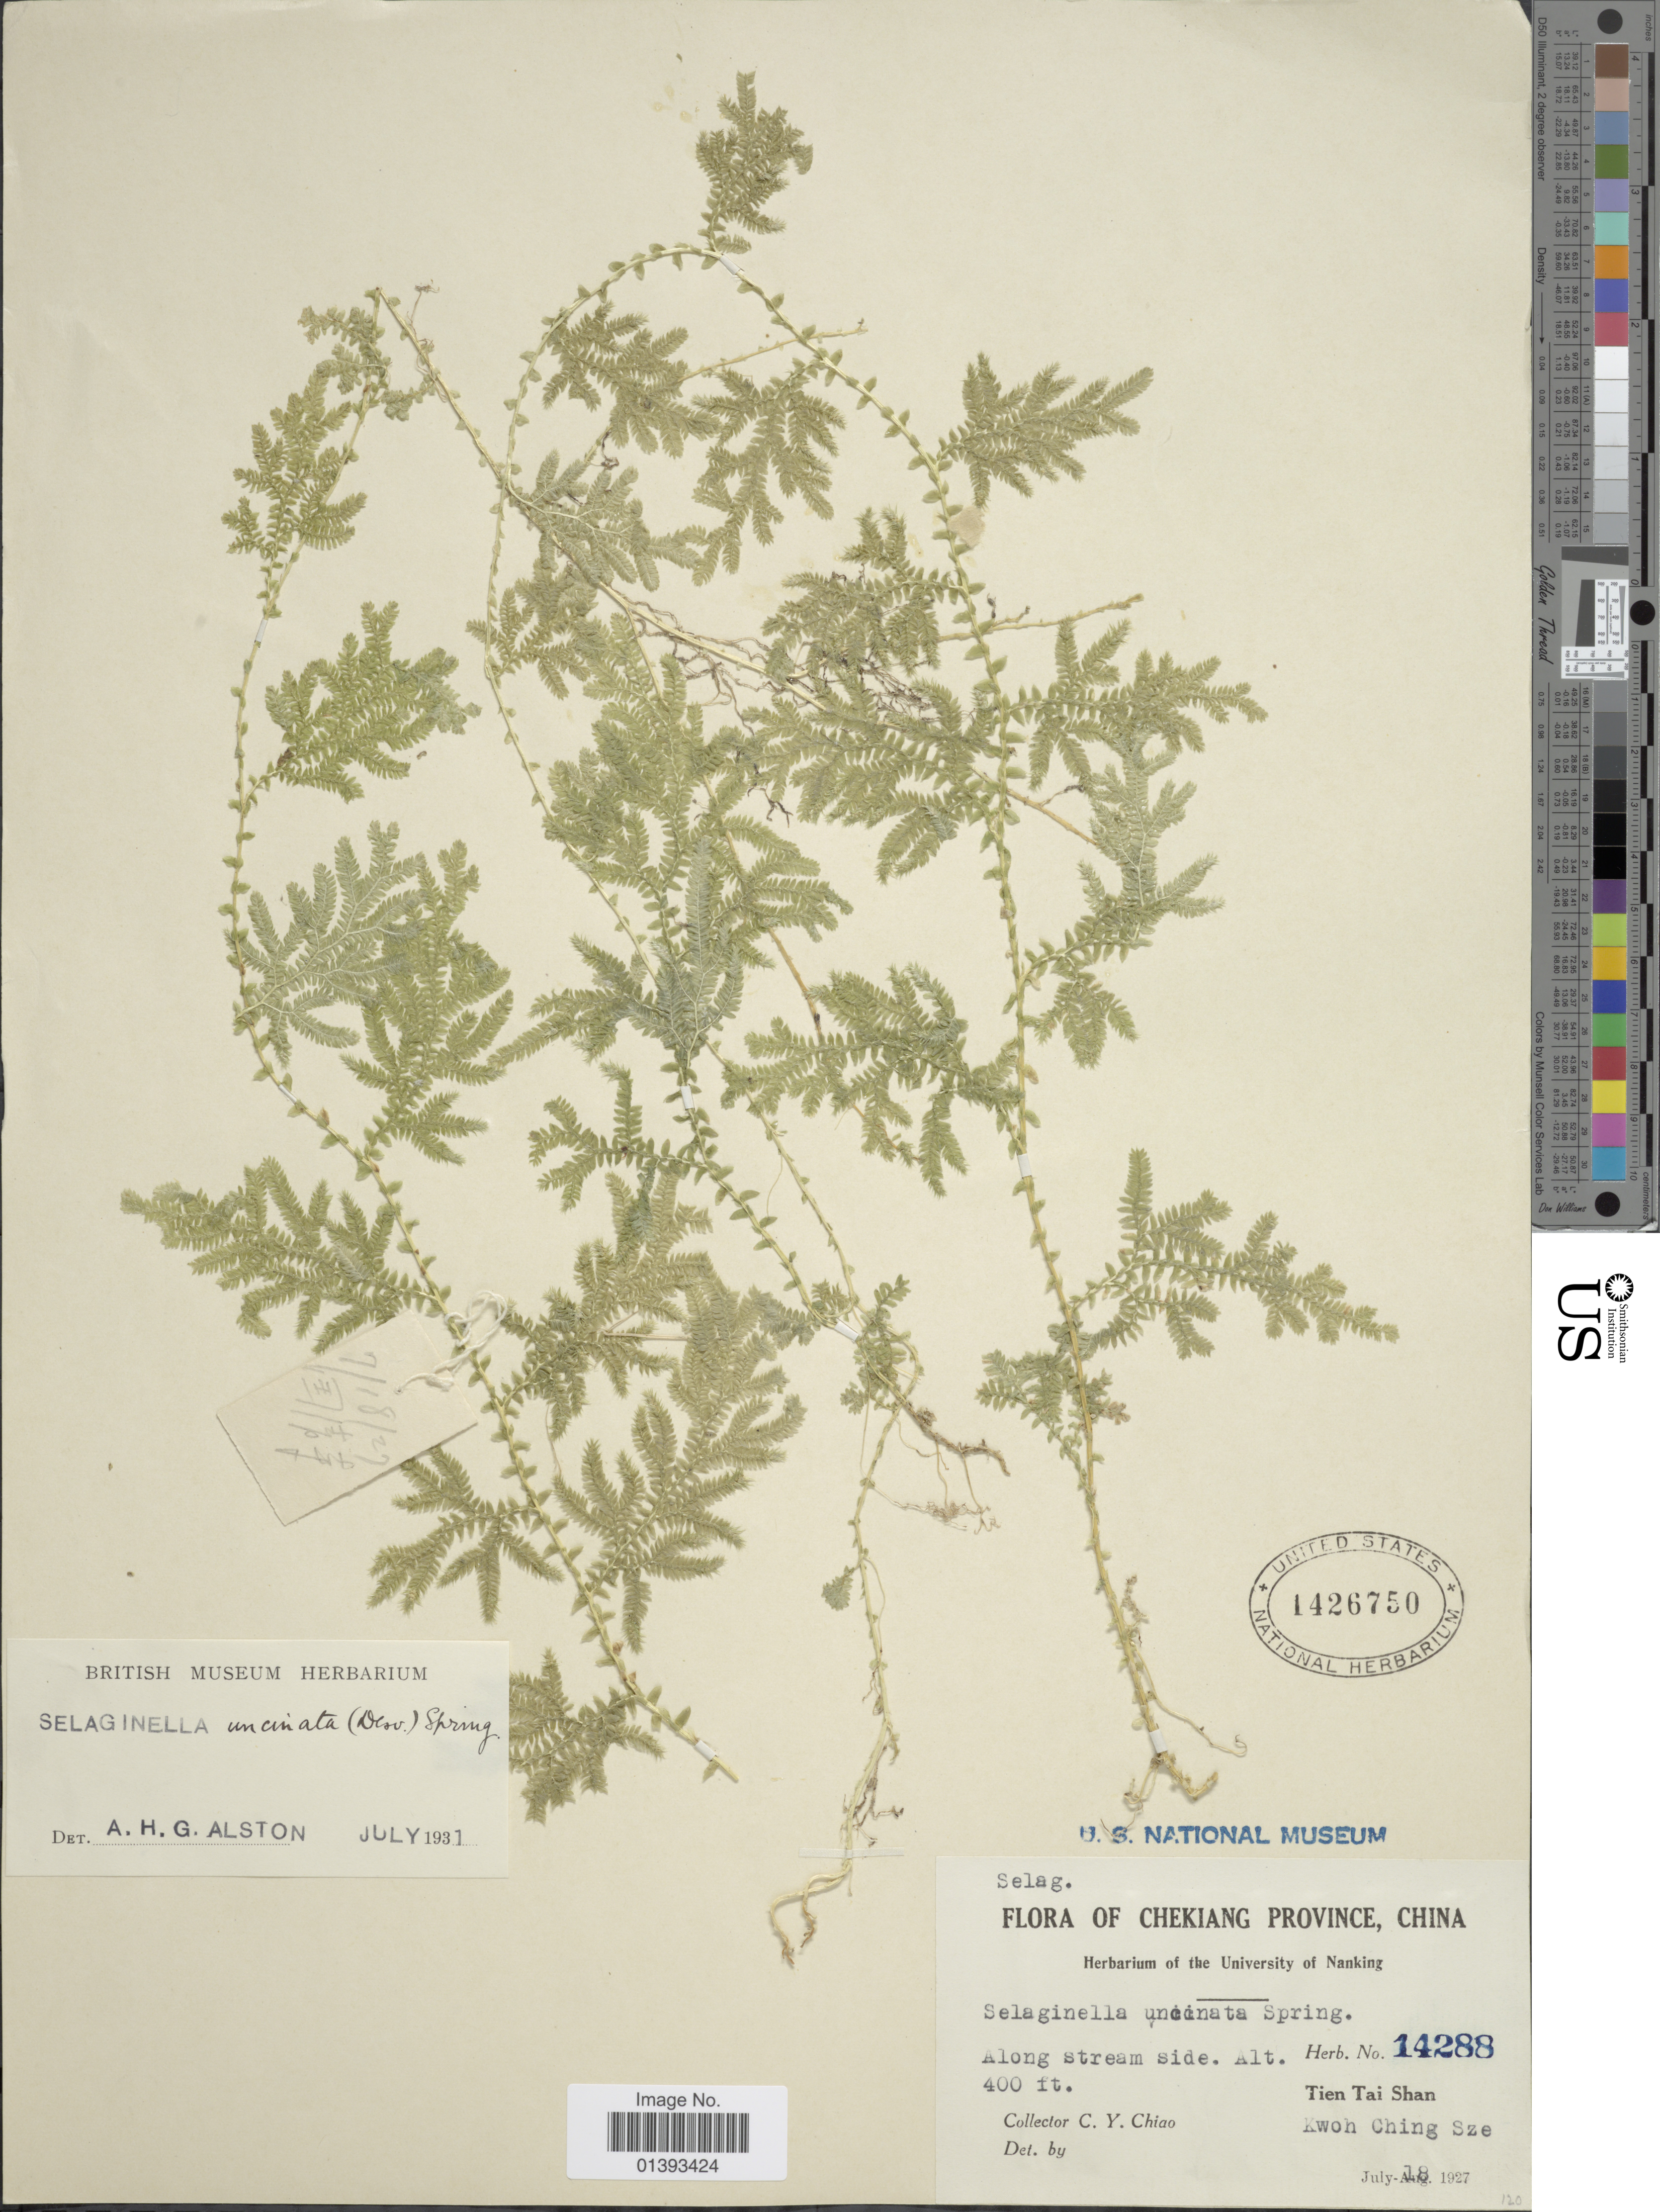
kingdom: Plantae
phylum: Tracheophyta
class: Lycopodiopsida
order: Selaginellales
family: Selaginellaceae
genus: Selaginella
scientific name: Selaginella uncinata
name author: (Desr. ex Poir.) Spring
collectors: C. Y. Chiao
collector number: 14288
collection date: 1927-07-18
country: China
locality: Chekiang Province, along stream side, Tien Tai Shan, Kwoh Ching Sze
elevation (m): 122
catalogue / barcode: US 1426750